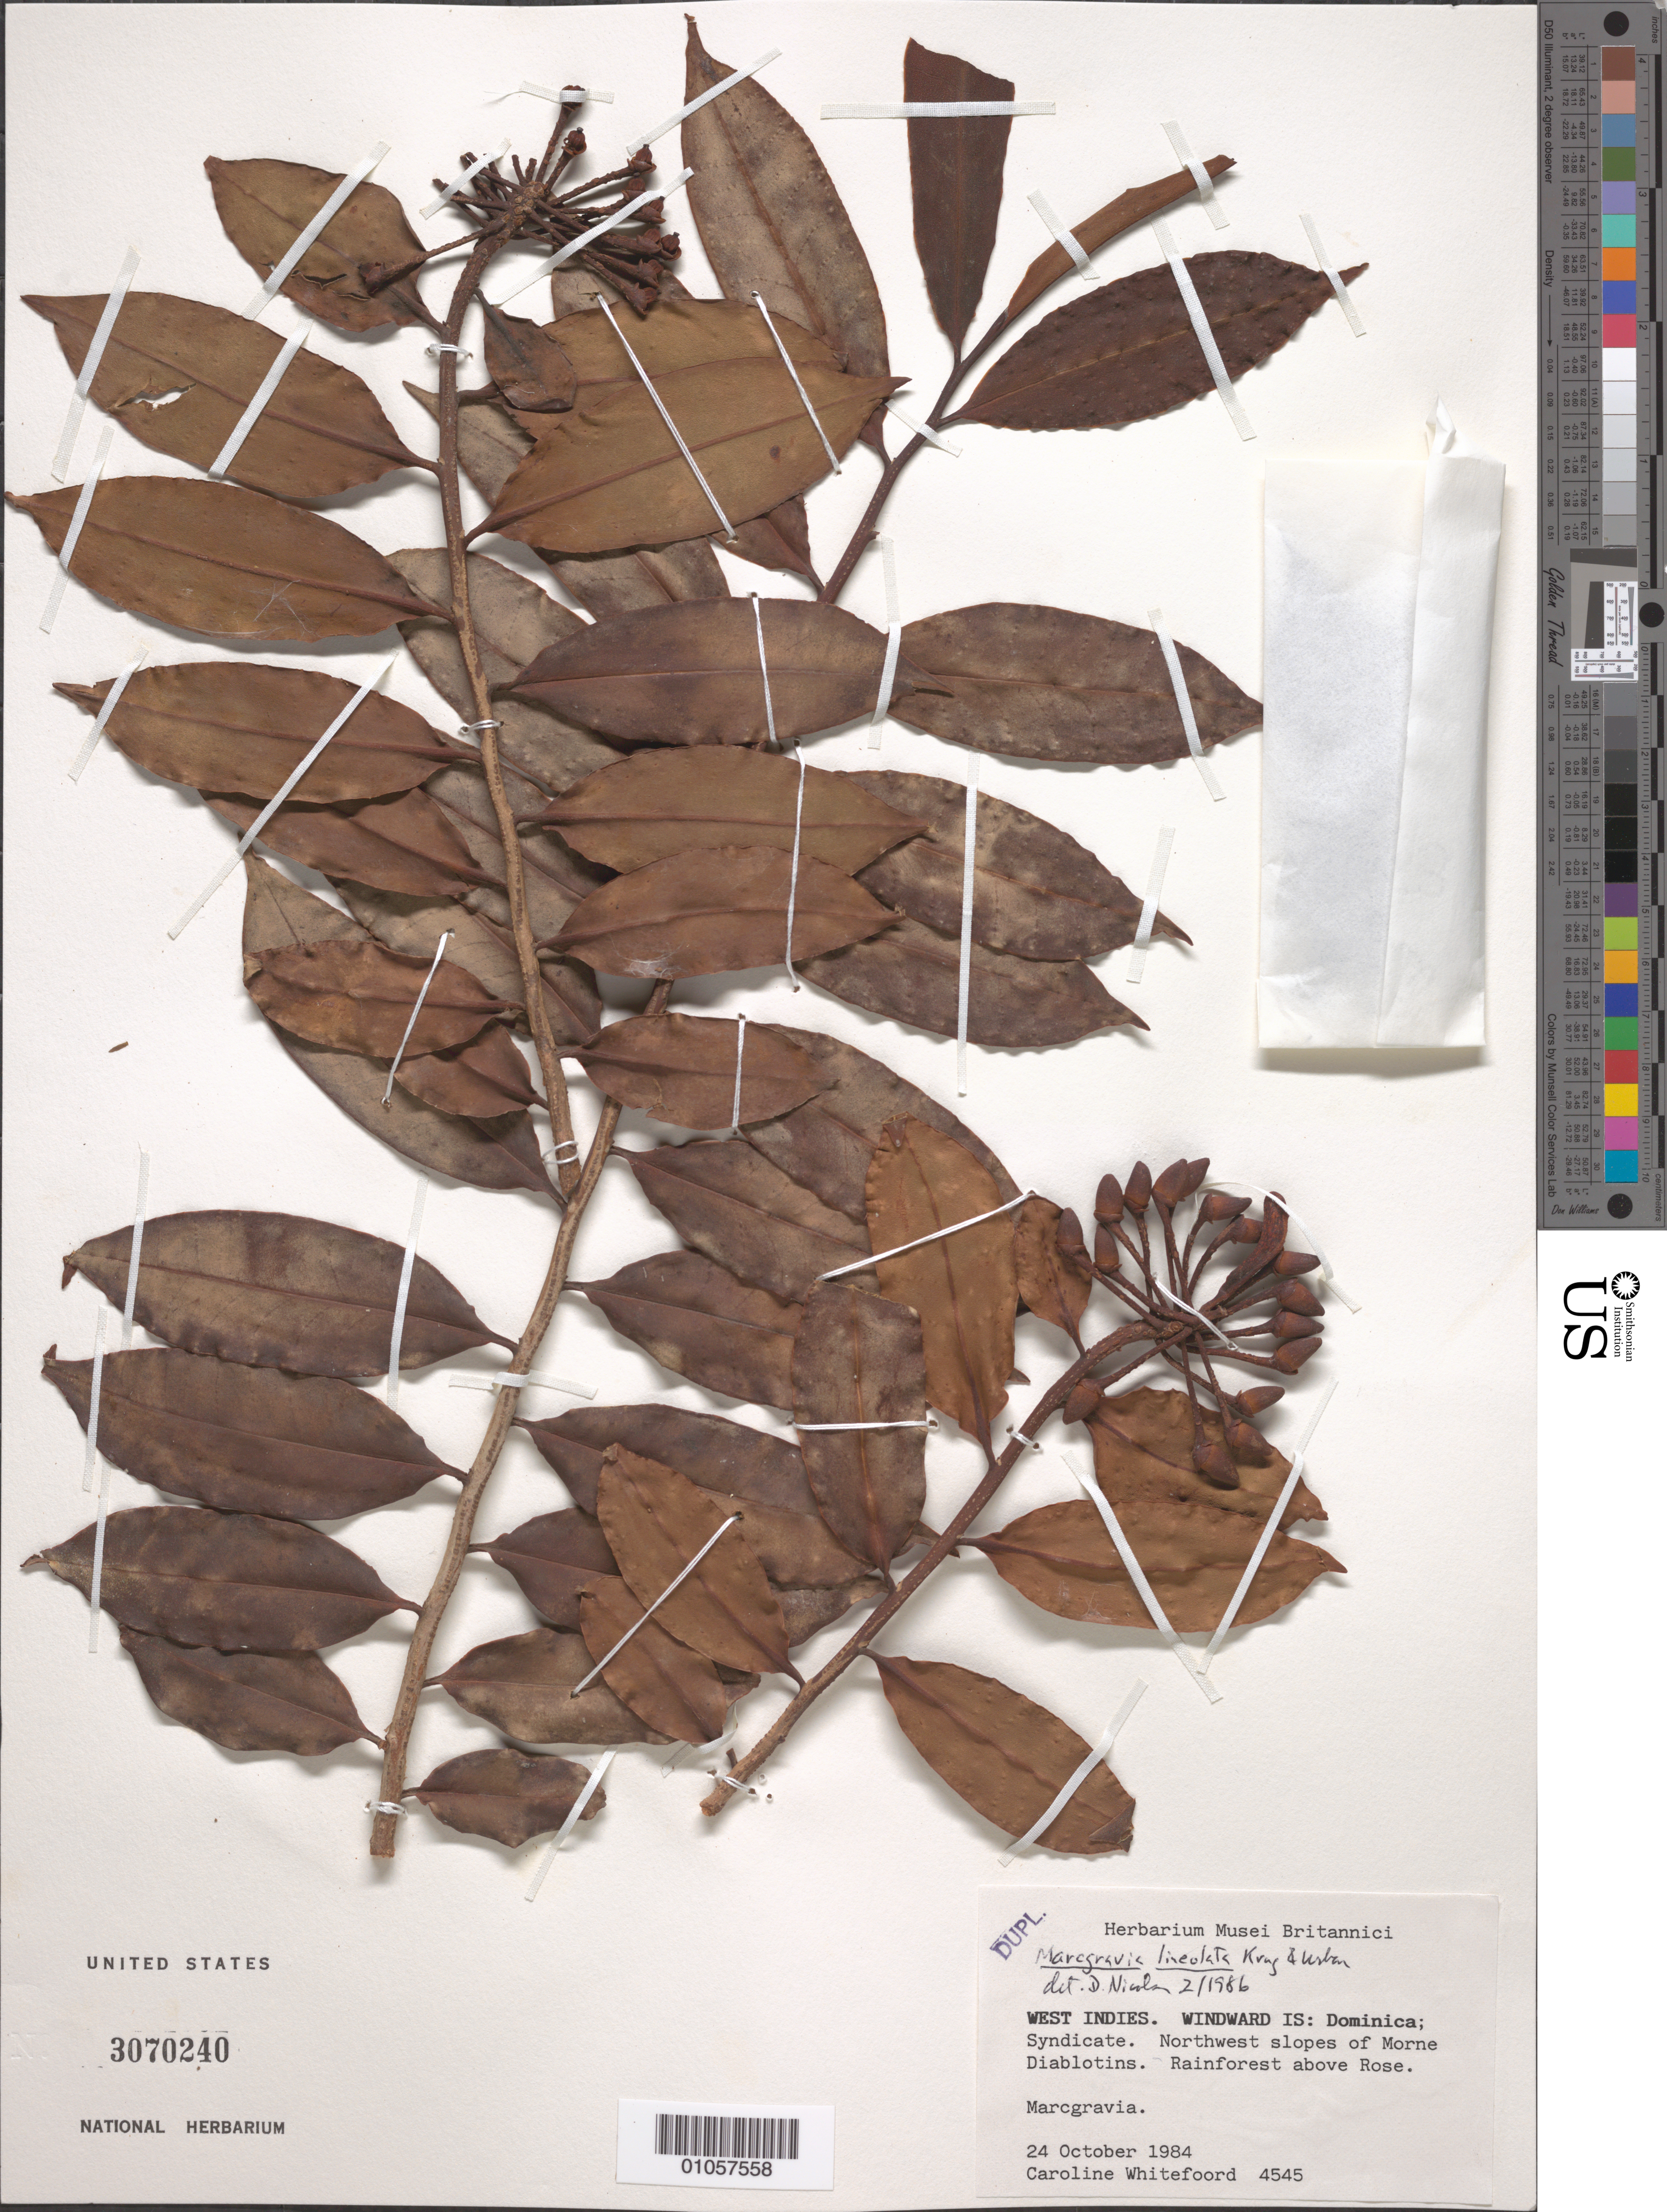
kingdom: Plantae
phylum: Tracheophyta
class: Magnoliopsida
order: Ericales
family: Marcgraviaceae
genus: Marcgravia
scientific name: Marcgravia lineolata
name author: Krug & Urb.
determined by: Nicolson, Dan H.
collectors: C. Whitefoord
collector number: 4545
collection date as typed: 24 Oct 1984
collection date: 1984-10-24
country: Dominica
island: Dominica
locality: Syndicate Estate, NW slopes of Morne Diablotins; above Rose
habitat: Rainforest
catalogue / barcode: US 3070240